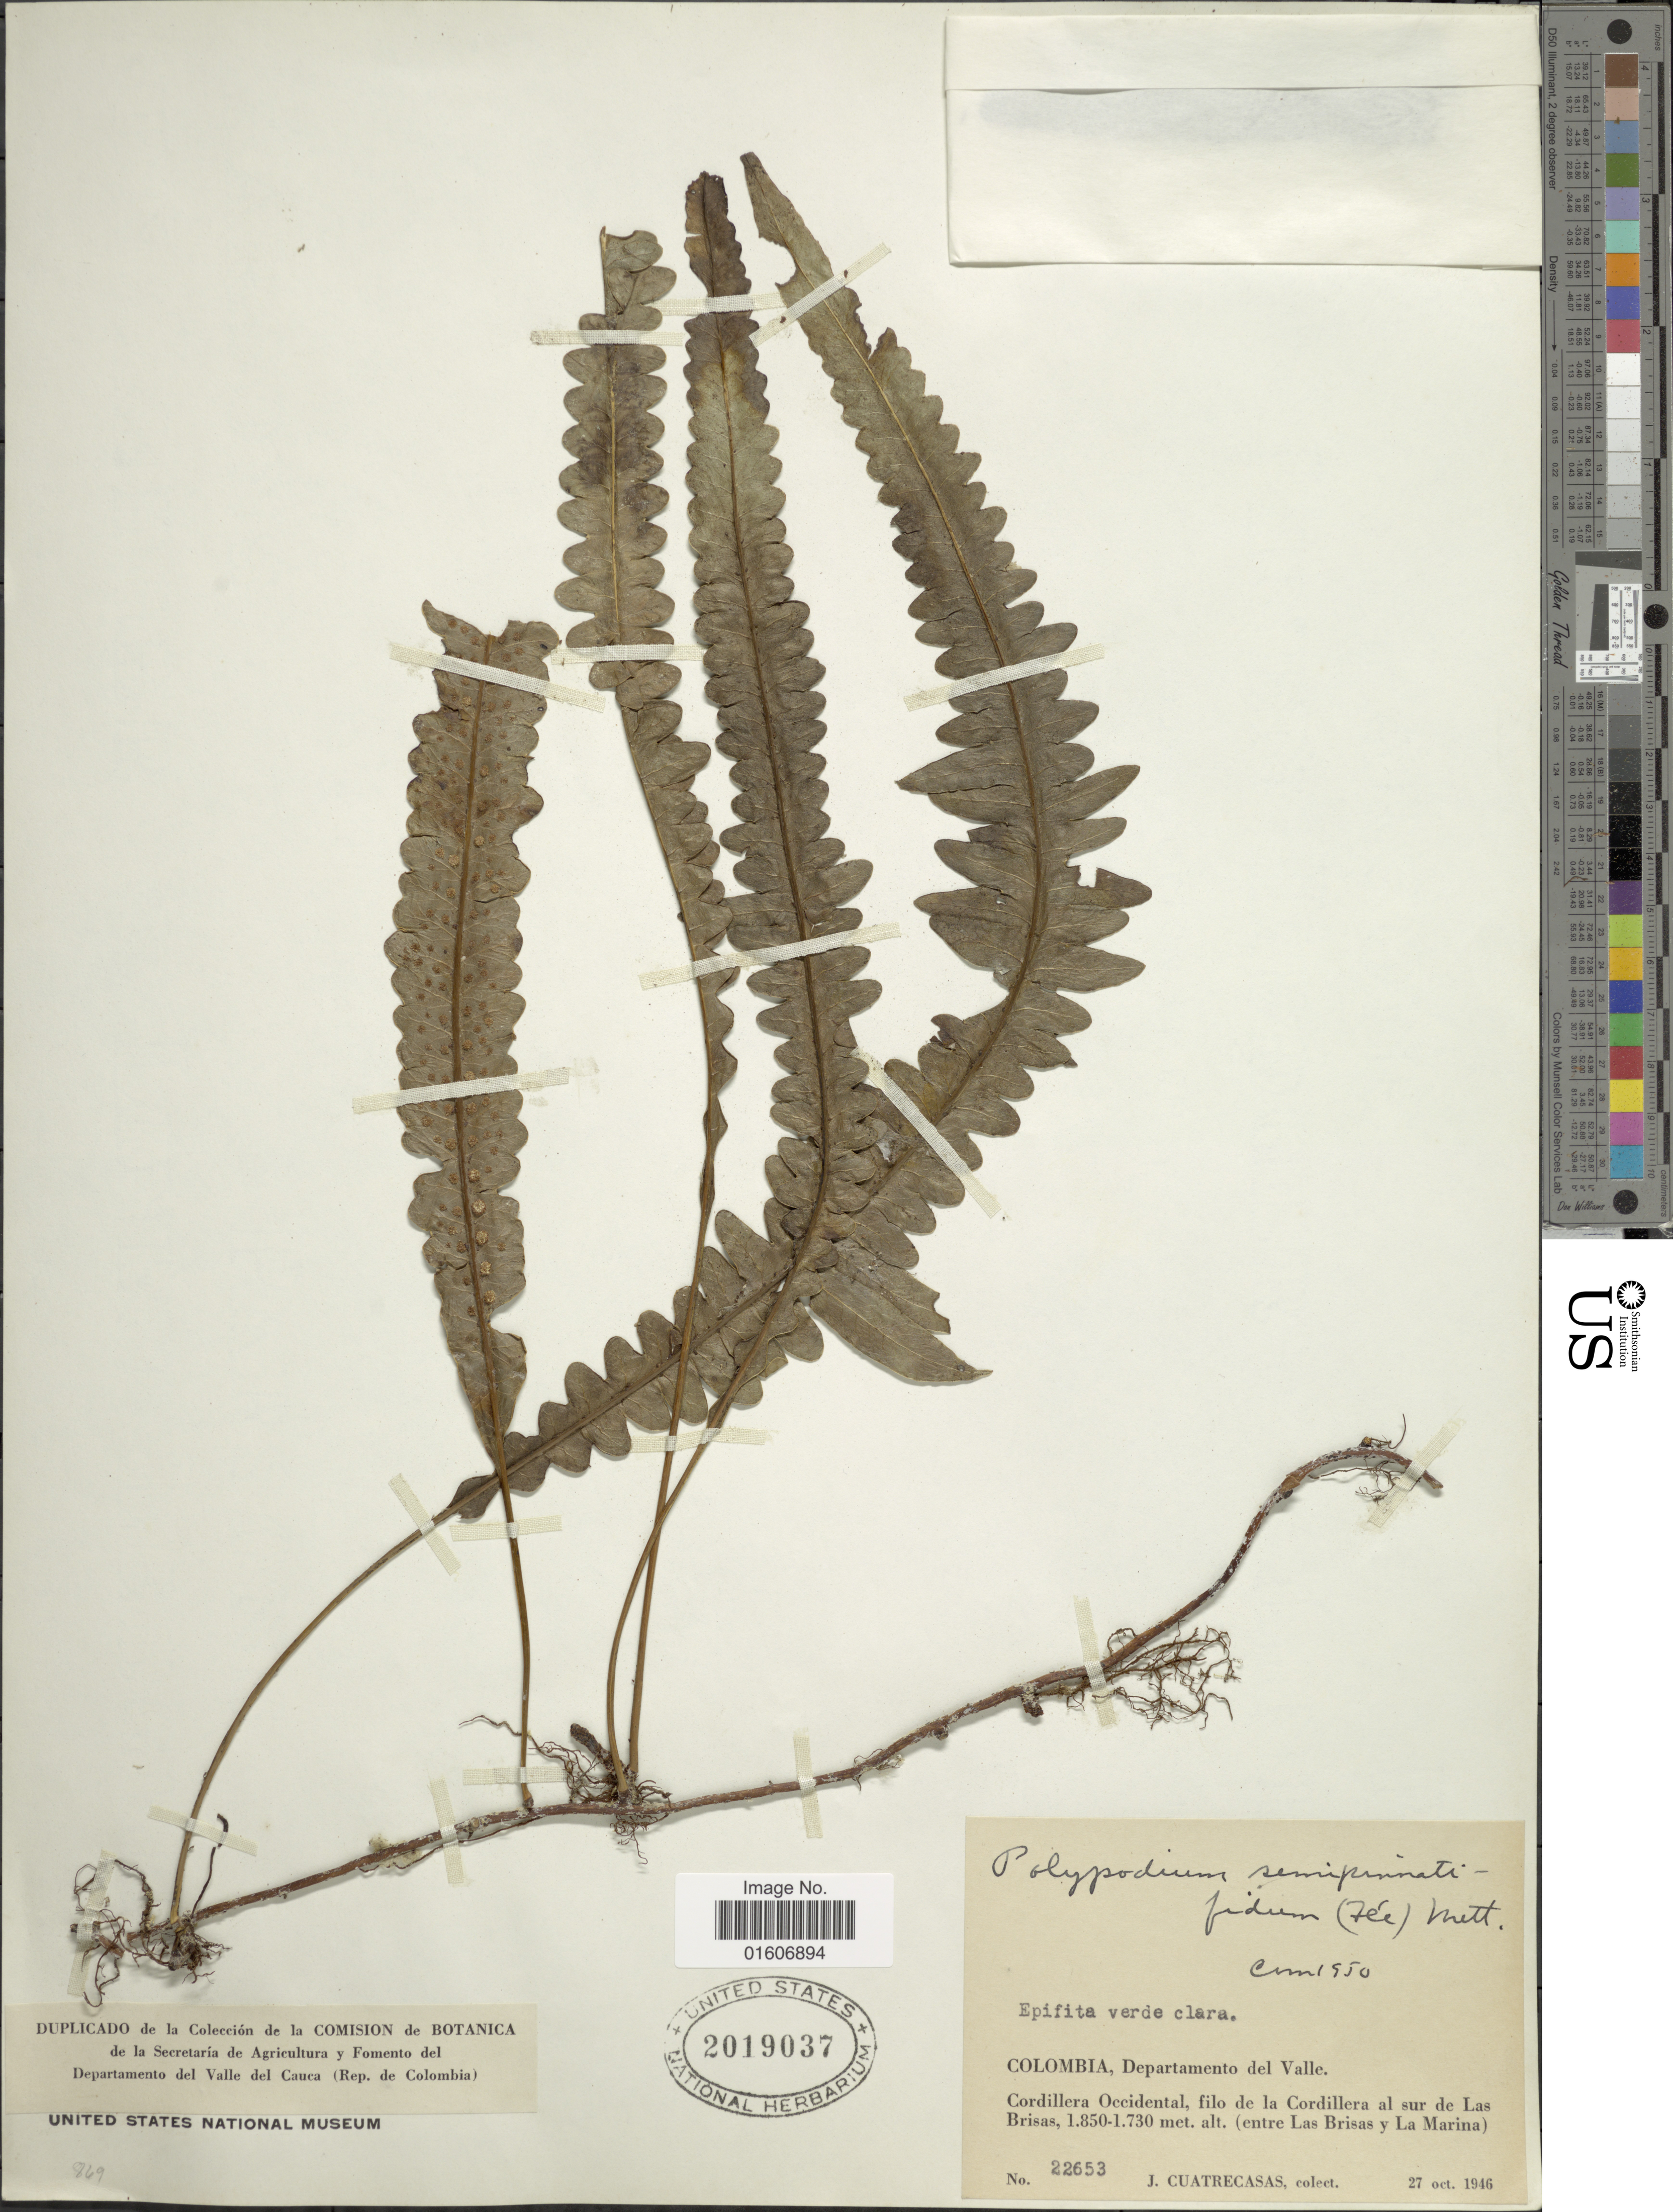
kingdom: Plantae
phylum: Tracheophyta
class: Polypodiopsida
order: Polypodiales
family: Polypodiaceae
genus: Serpocaulon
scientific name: Serpocaulon semipinnatifidum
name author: (Fée) A.R. Sm.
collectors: J. Cuatrecasas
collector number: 22653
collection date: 1946-10-27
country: Colombia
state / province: Valle del Cauca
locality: Departamento del Valle, Cordillera Occidental, filo de la Cordillera al sur de Las Brisas (entre Las Brisas y La Marina)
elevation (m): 1730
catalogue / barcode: US 2019037